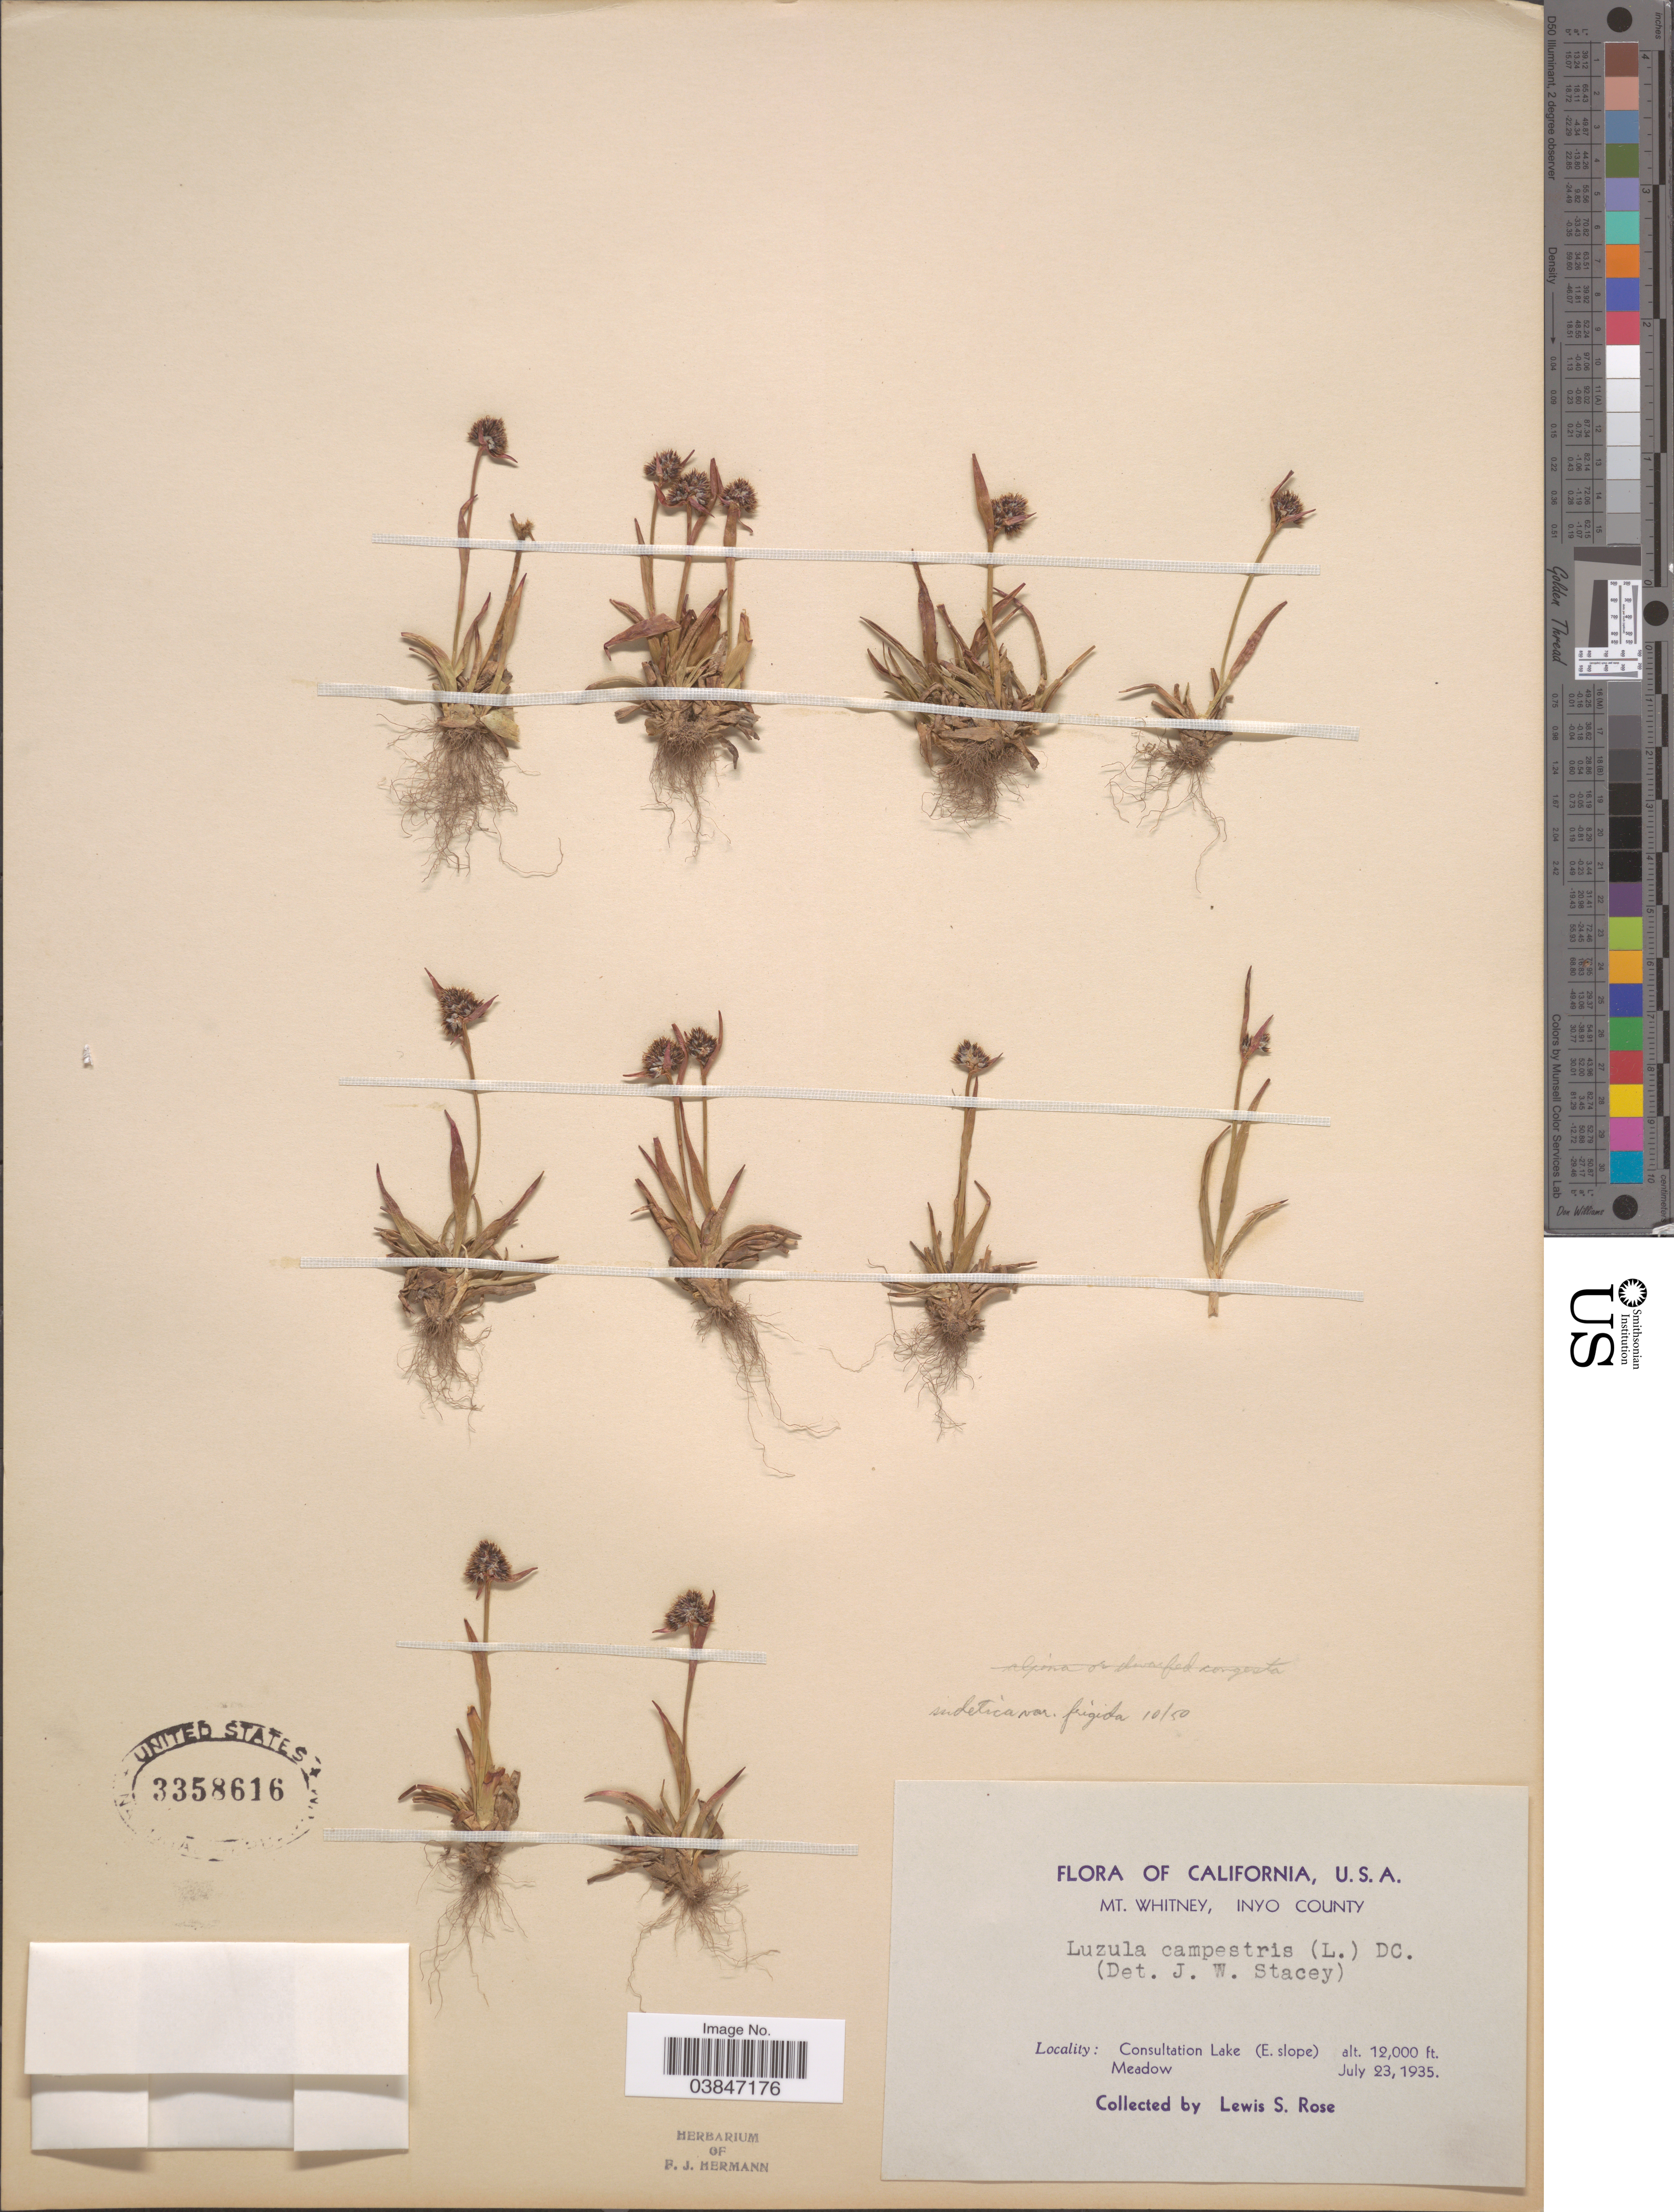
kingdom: Plantae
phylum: Tracheophyta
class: Liliopsida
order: Poales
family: Juncaceae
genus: Luzula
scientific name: Luzula sudetica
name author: (Willd.) Schult.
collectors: L. S. Rose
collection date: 1935-07-23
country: United States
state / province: California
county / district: Inyo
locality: Mt. Whitney, Inyo County. Consultation Lake (E. slope).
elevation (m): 3658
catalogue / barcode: US 3358616